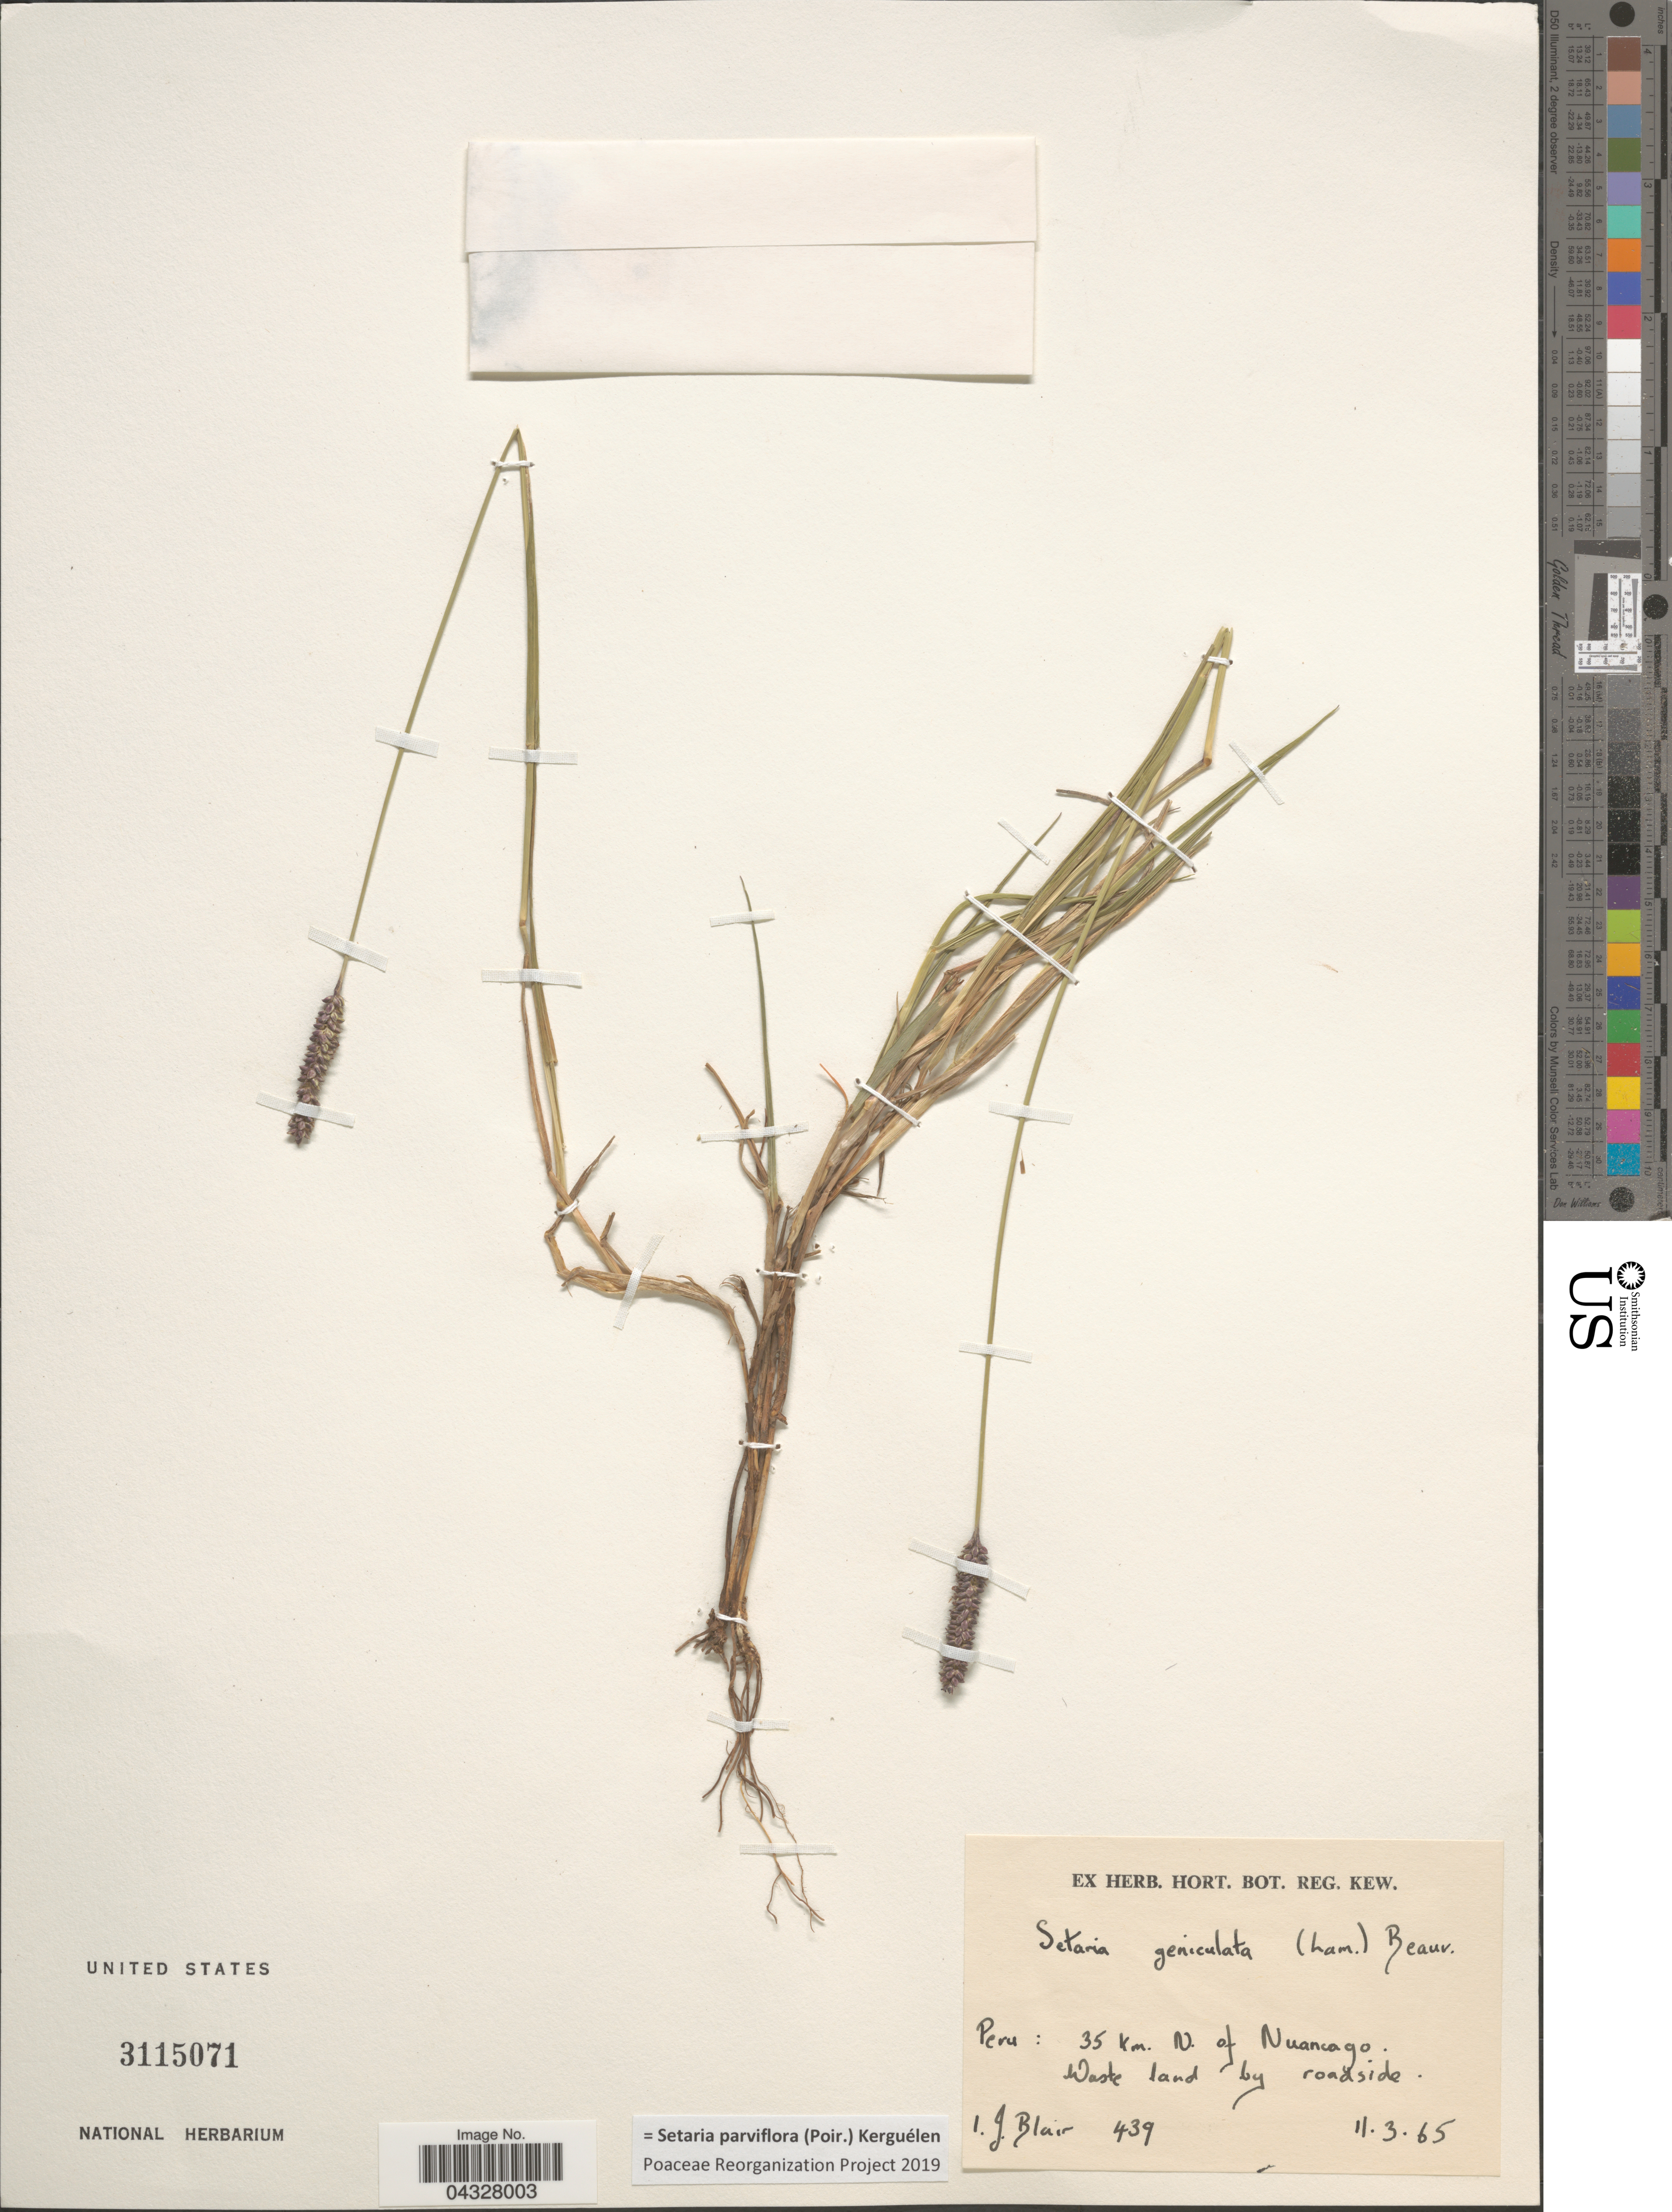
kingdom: Plantae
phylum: Tracheophyta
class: Liliopsida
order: Poales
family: Poaceae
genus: Setaria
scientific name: Setaria parviflora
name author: (Poir.) Kerguélen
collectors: I. Blair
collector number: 439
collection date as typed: Transcribed d/m/y: 11/3/65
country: Peru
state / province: Junín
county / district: Huancayo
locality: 35 km. N. of Nuancago. Waste land by roadside.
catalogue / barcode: US 3115071